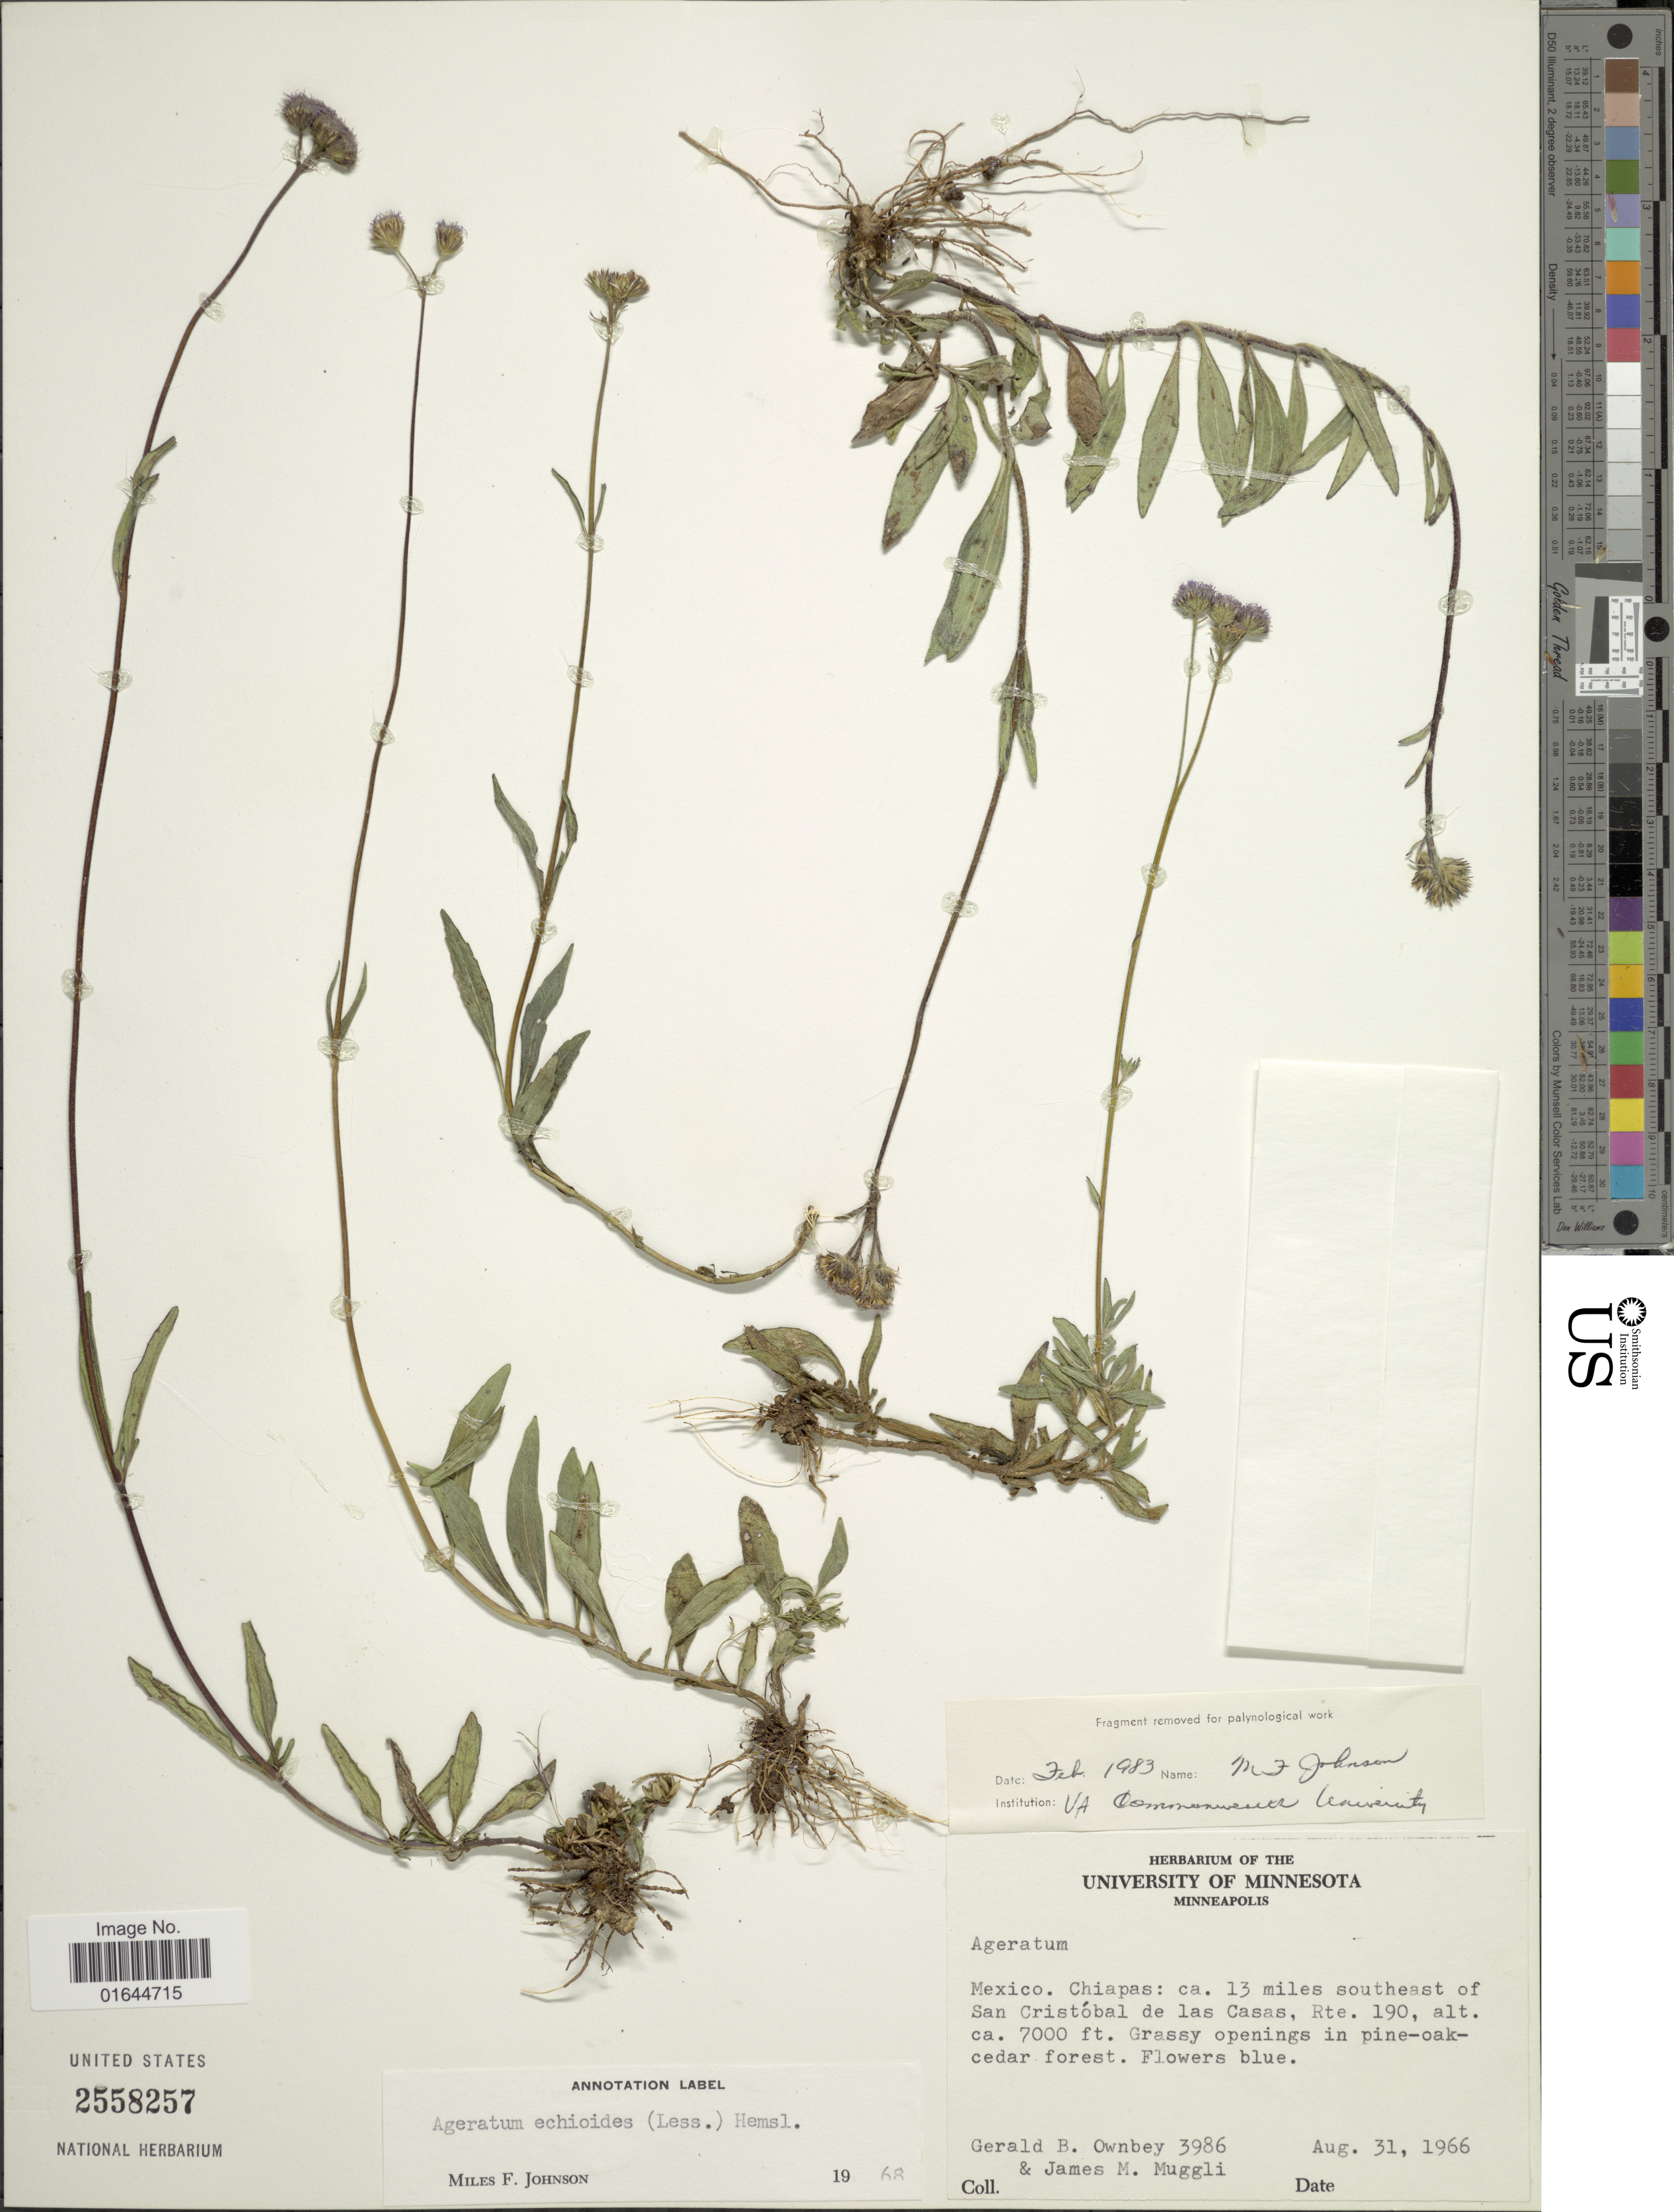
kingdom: Plantae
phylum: Tracheophyta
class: Magnoliopsida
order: Asterales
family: Asteraceae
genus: Ageratum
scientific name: Ageratum echioides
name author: (Less.) Hemsl.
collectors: G. B. Ownbey & J. Muggli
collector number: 3986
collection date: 1966-08-31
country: Mexico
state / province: Chiapas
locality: Mexico, Chiapas: ca. 13 miles southwest of Sab Cristóbal de las Casas, Rte. 190.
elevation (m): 2134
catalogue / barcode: US 2558257